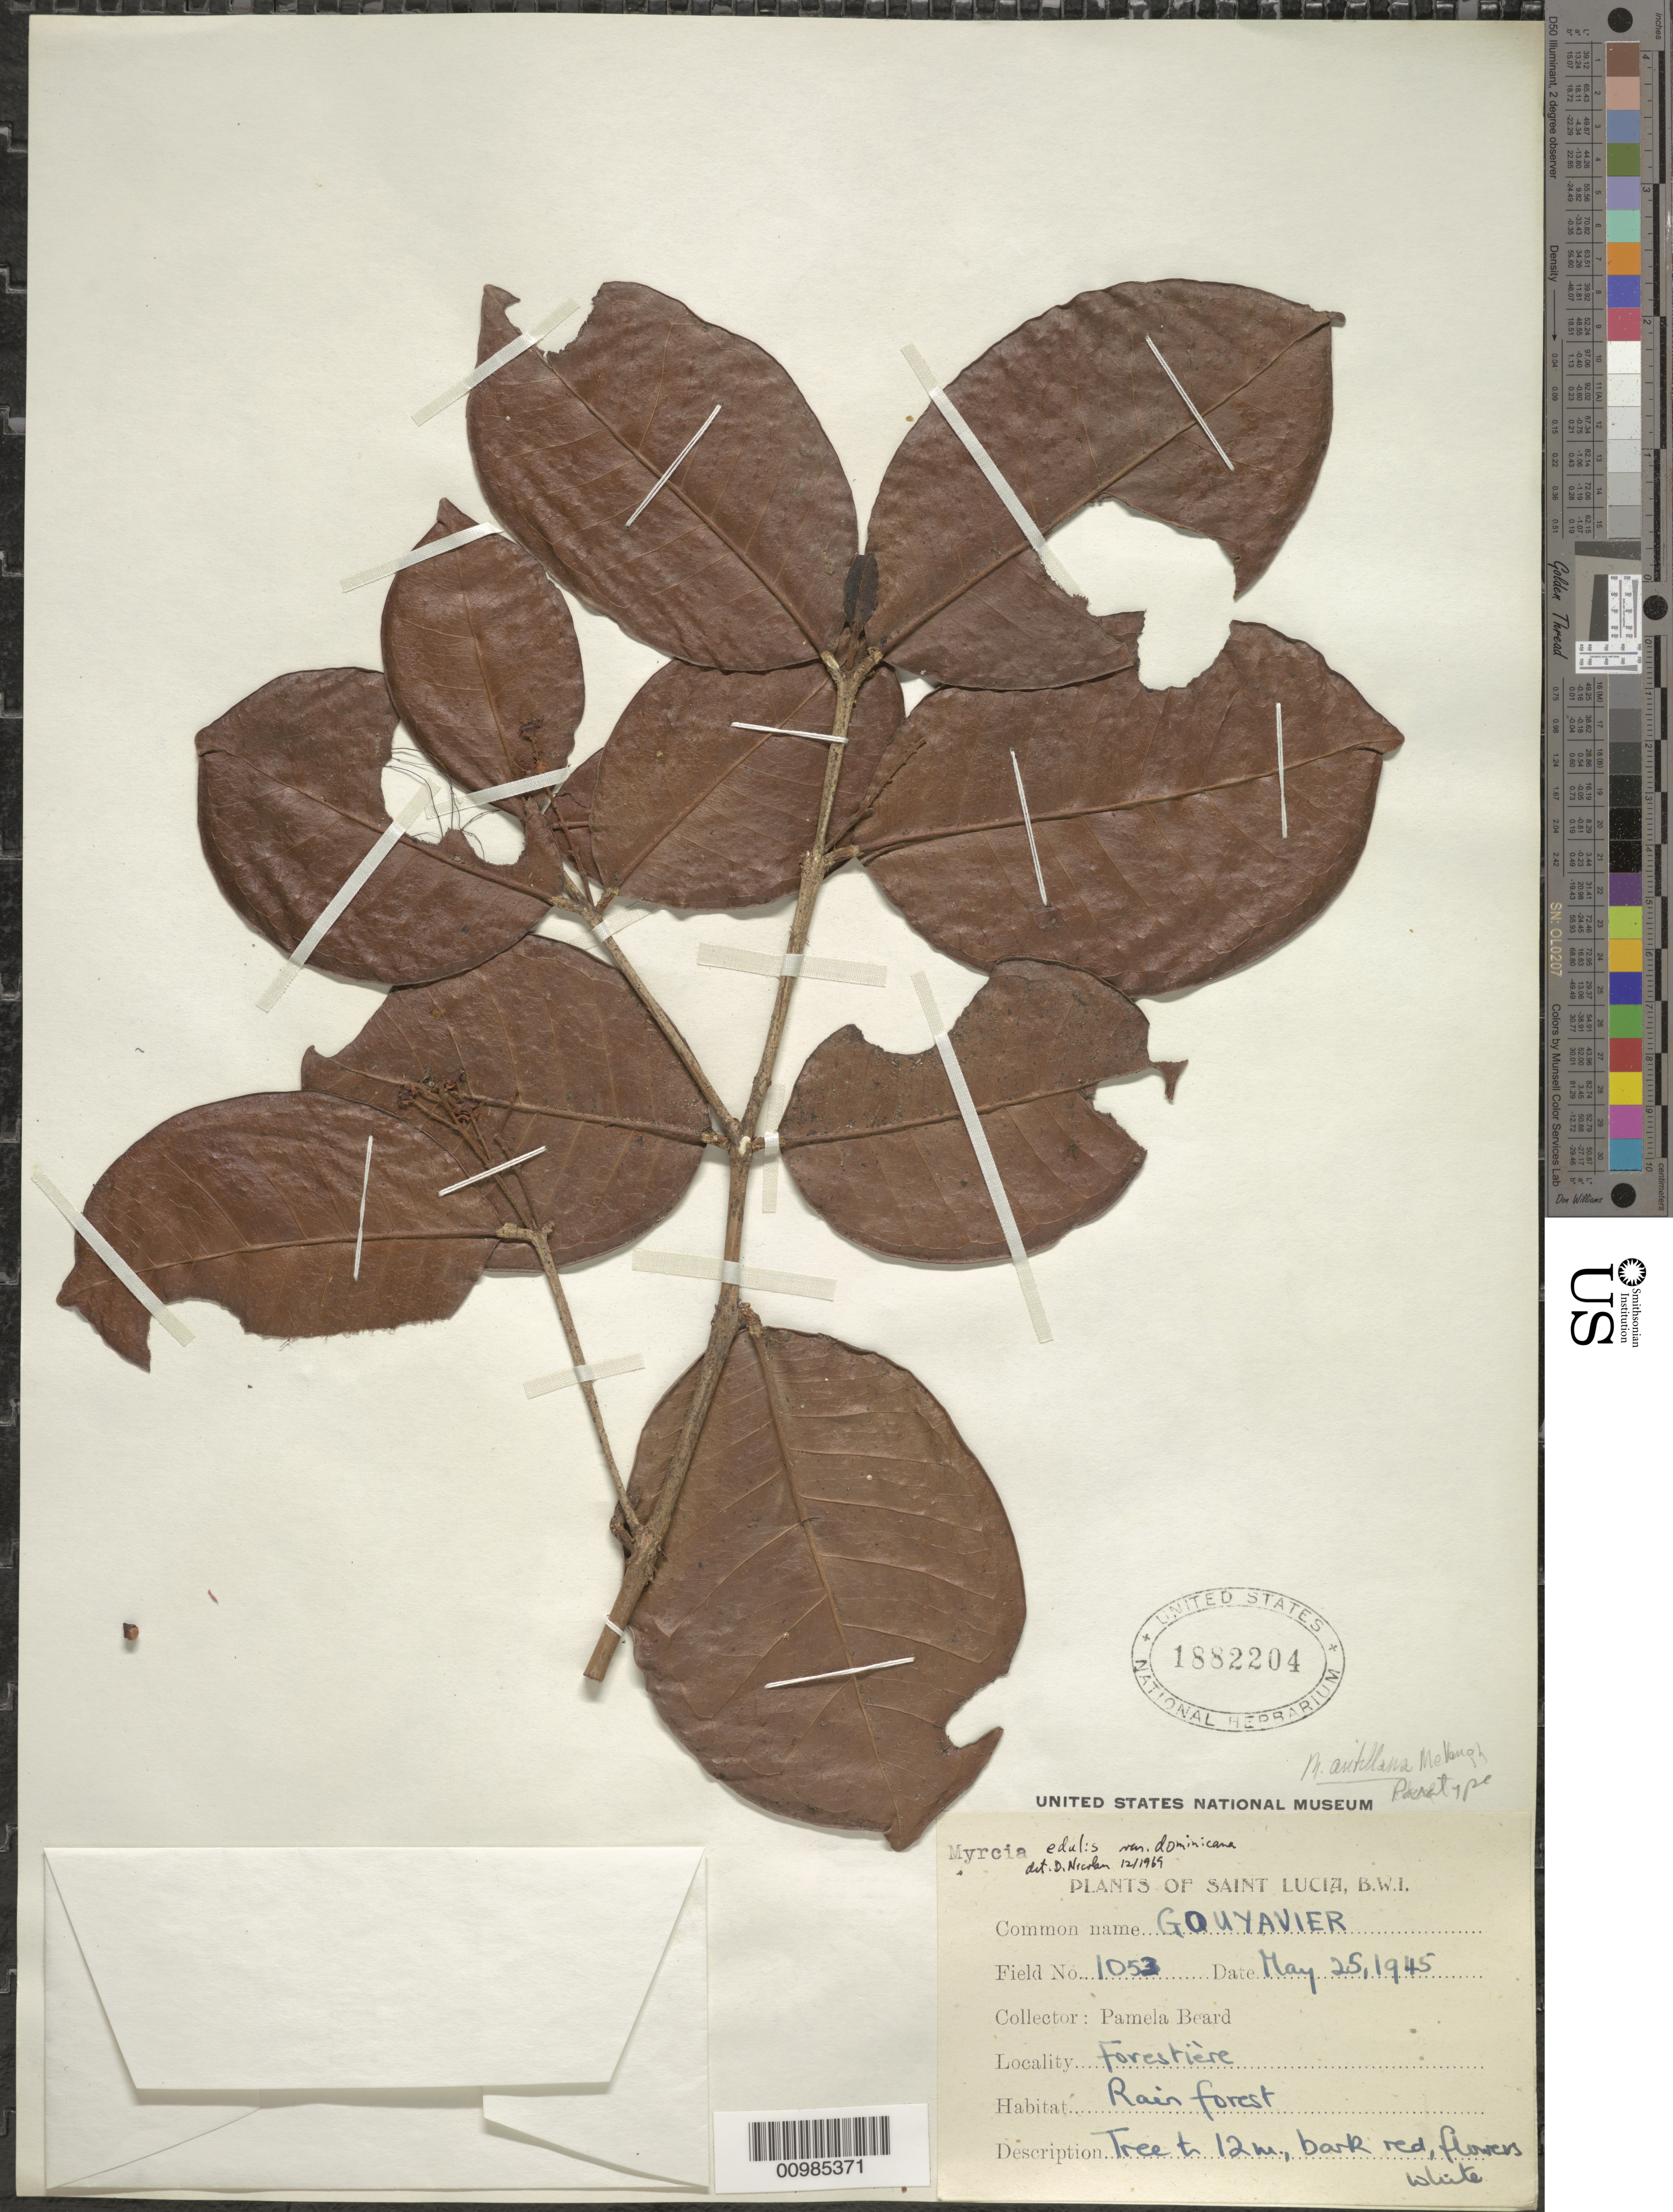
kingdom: Plantae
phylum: Tracheophyta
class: Magnoliopsida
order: Myrtales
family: Myrtaceae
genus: Myrcia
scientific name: Myrcia antillana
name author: McVaugh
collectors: P. Beard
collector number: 1053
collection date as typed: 25 May 1945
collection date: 1945-05-25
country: St. Lucia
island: St. Lucia I.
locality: Forestière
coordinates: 0 N, 0 E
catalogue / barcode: US 1882204